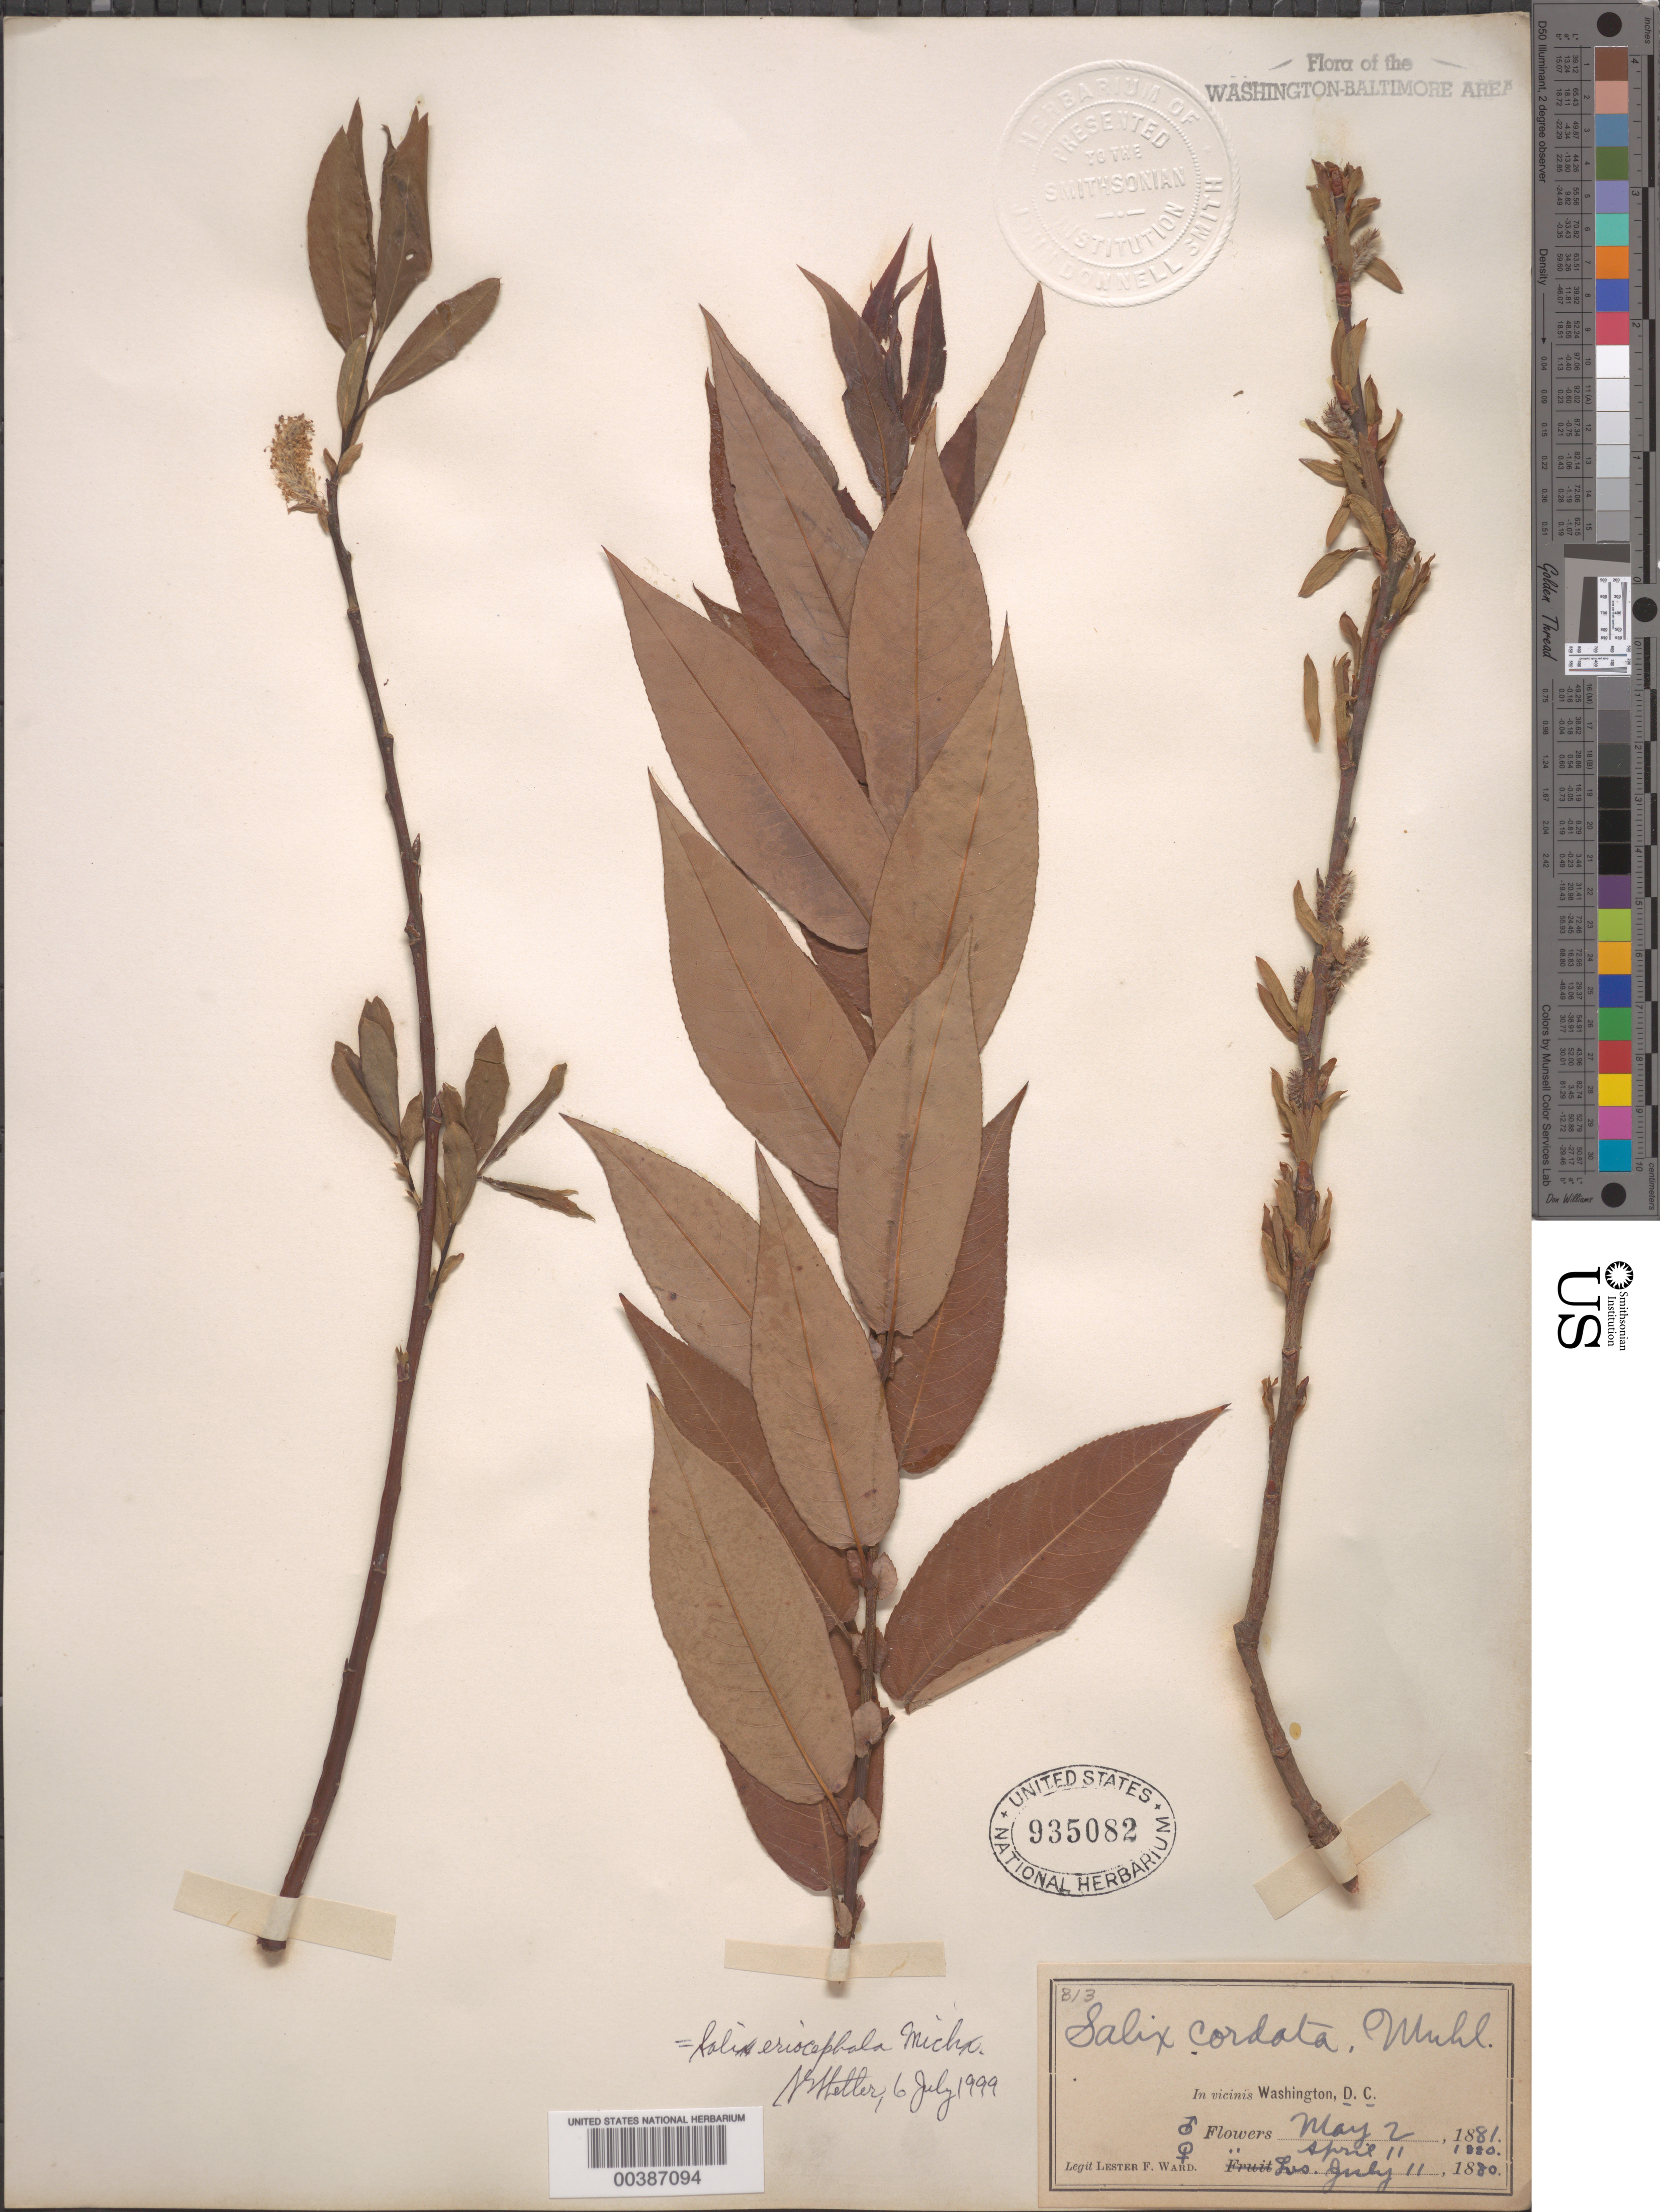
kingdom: Plantae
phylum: Tracheophyta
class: Magnoliopsida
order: Malpighiales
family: Salicaceae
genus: Salix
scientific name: Salix eriocephala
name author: Michx.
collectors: L. F. Ward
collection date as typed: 11 Apr 1880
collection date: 1880-04-11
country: United States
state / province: District of Columbia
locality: DC vicinity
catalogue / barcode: US 935082